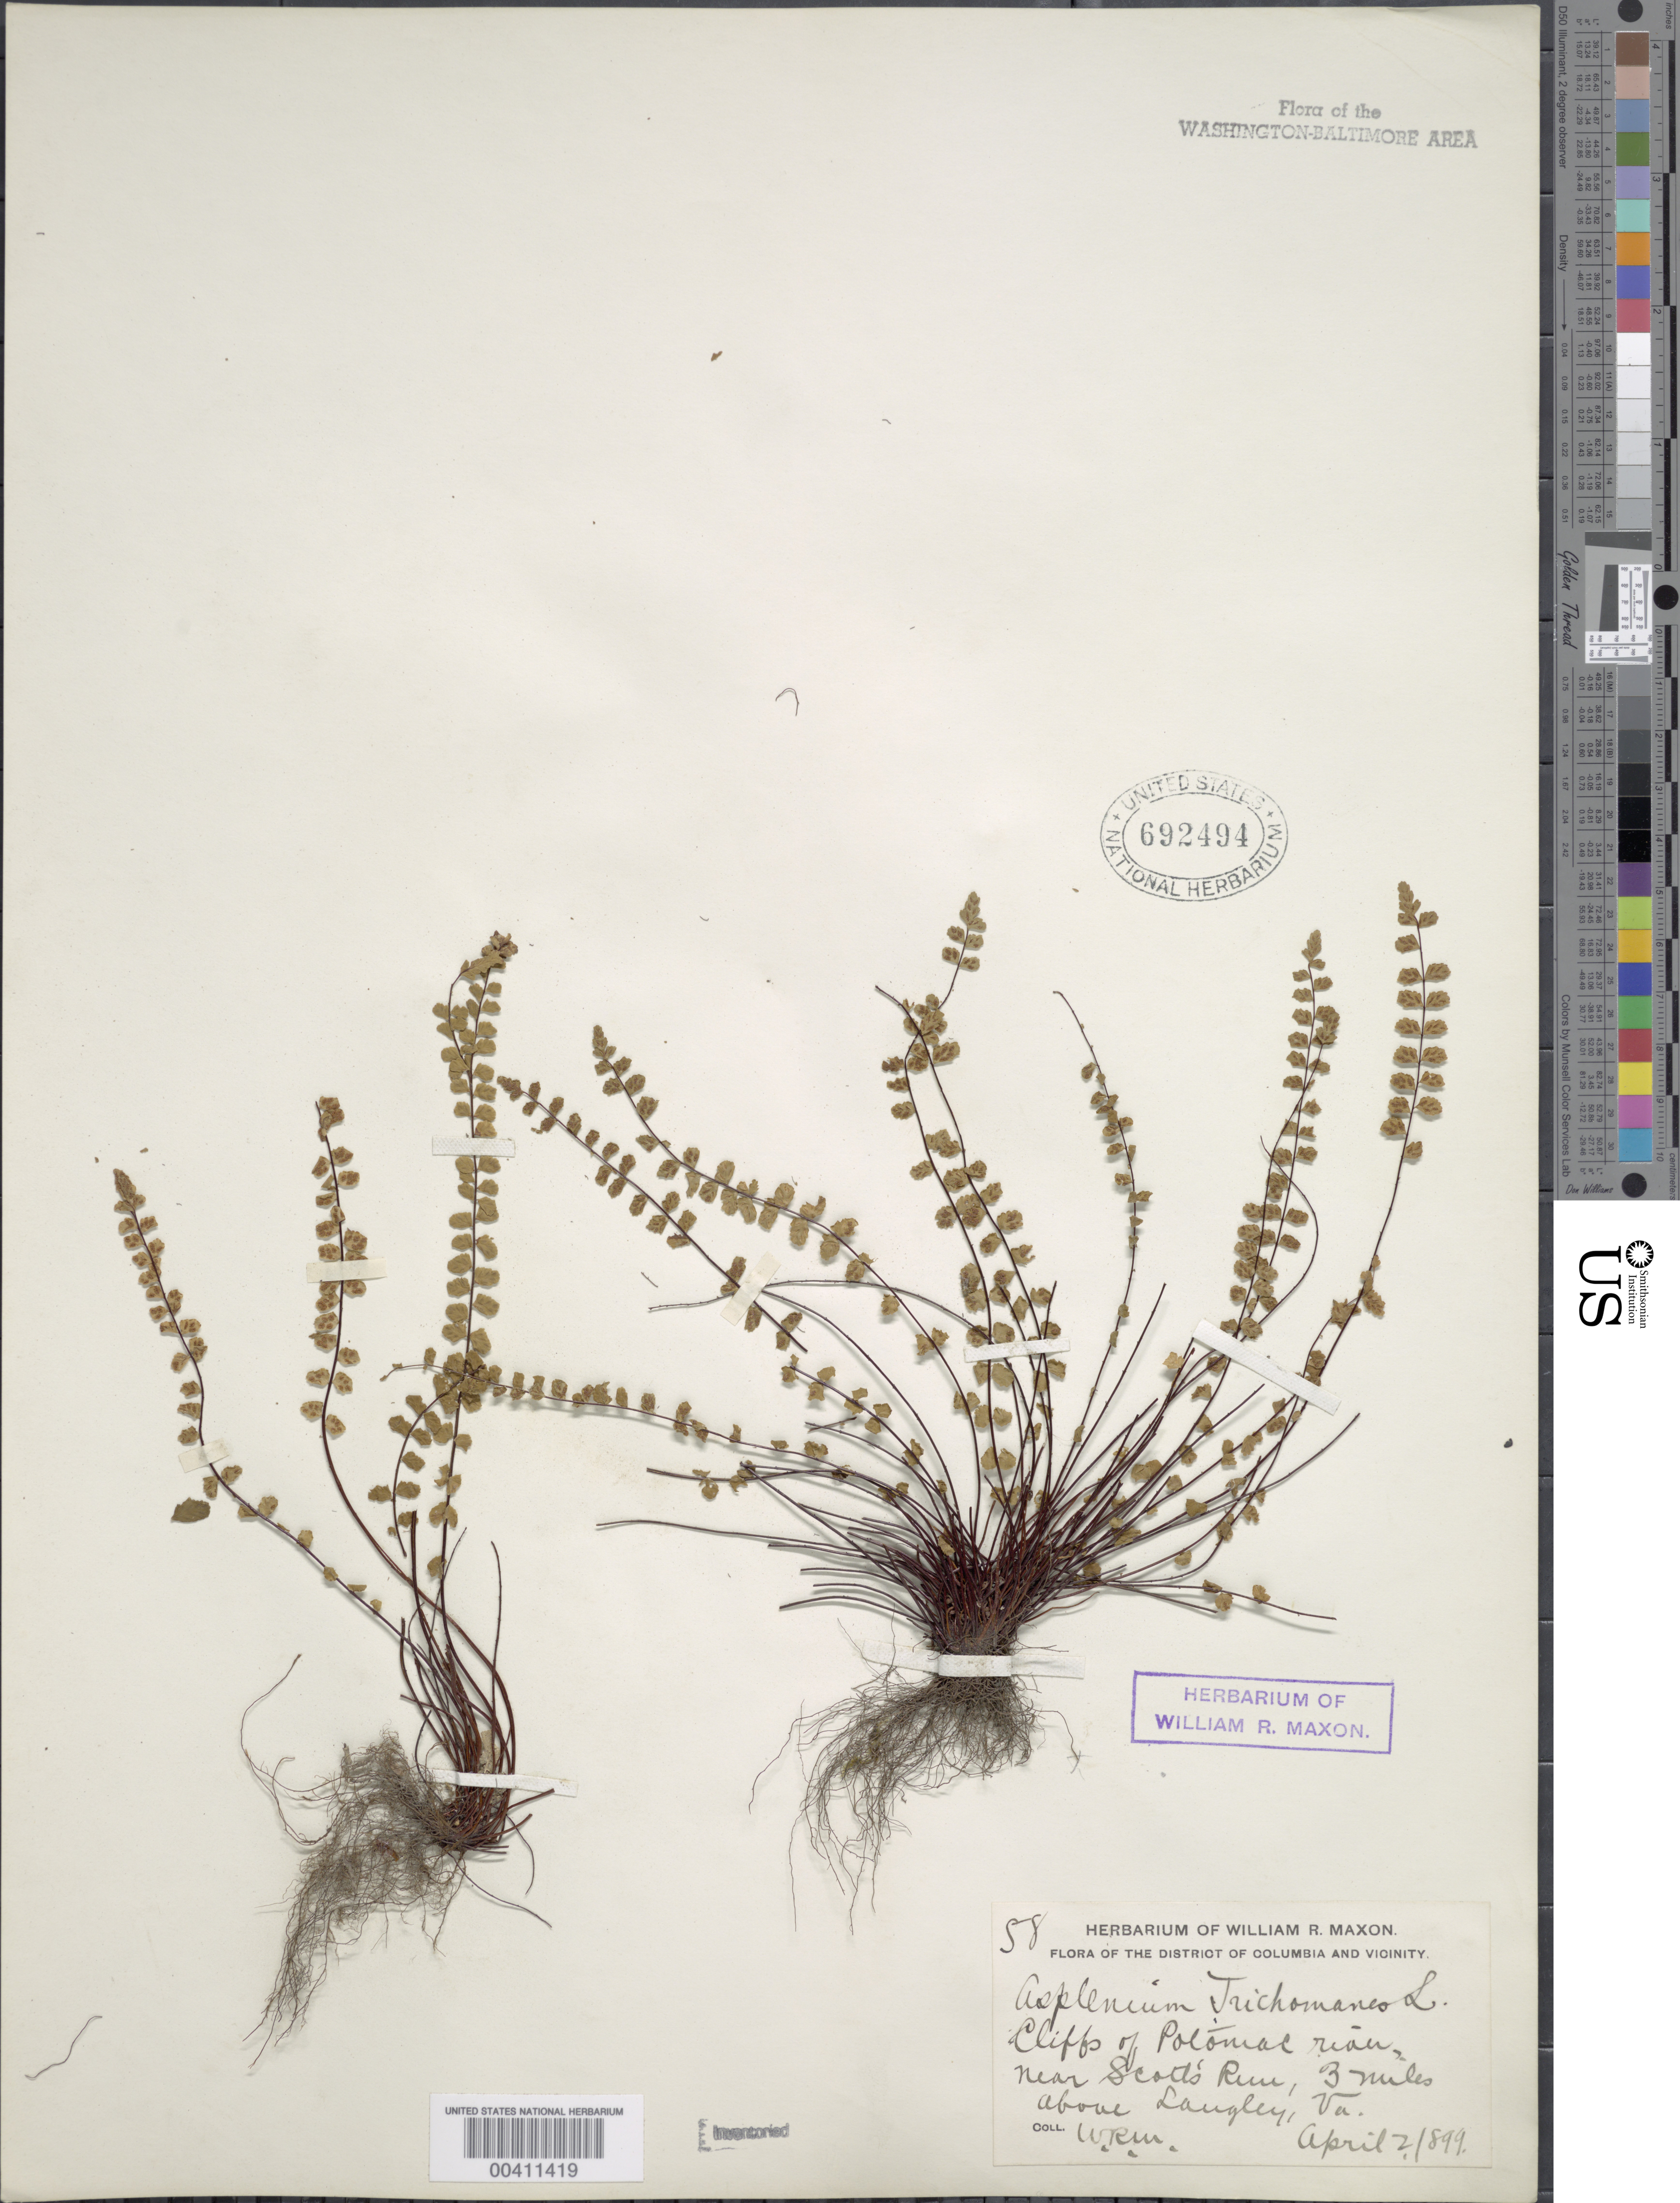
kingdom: Plantae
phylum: Tracheophyta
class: Polypodiopsida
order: Polypodiales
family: Aspleniaceae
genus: Asplenium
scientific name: Asplenium trichomanes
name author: L.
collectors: W. R. Maxon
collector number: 58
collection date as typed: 02 Apr 1899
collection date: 1899-04-02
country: United States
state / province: Virginia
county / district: Fairfax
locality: cliffs of the Potomac River near Scotts Run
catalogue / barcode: US 692494